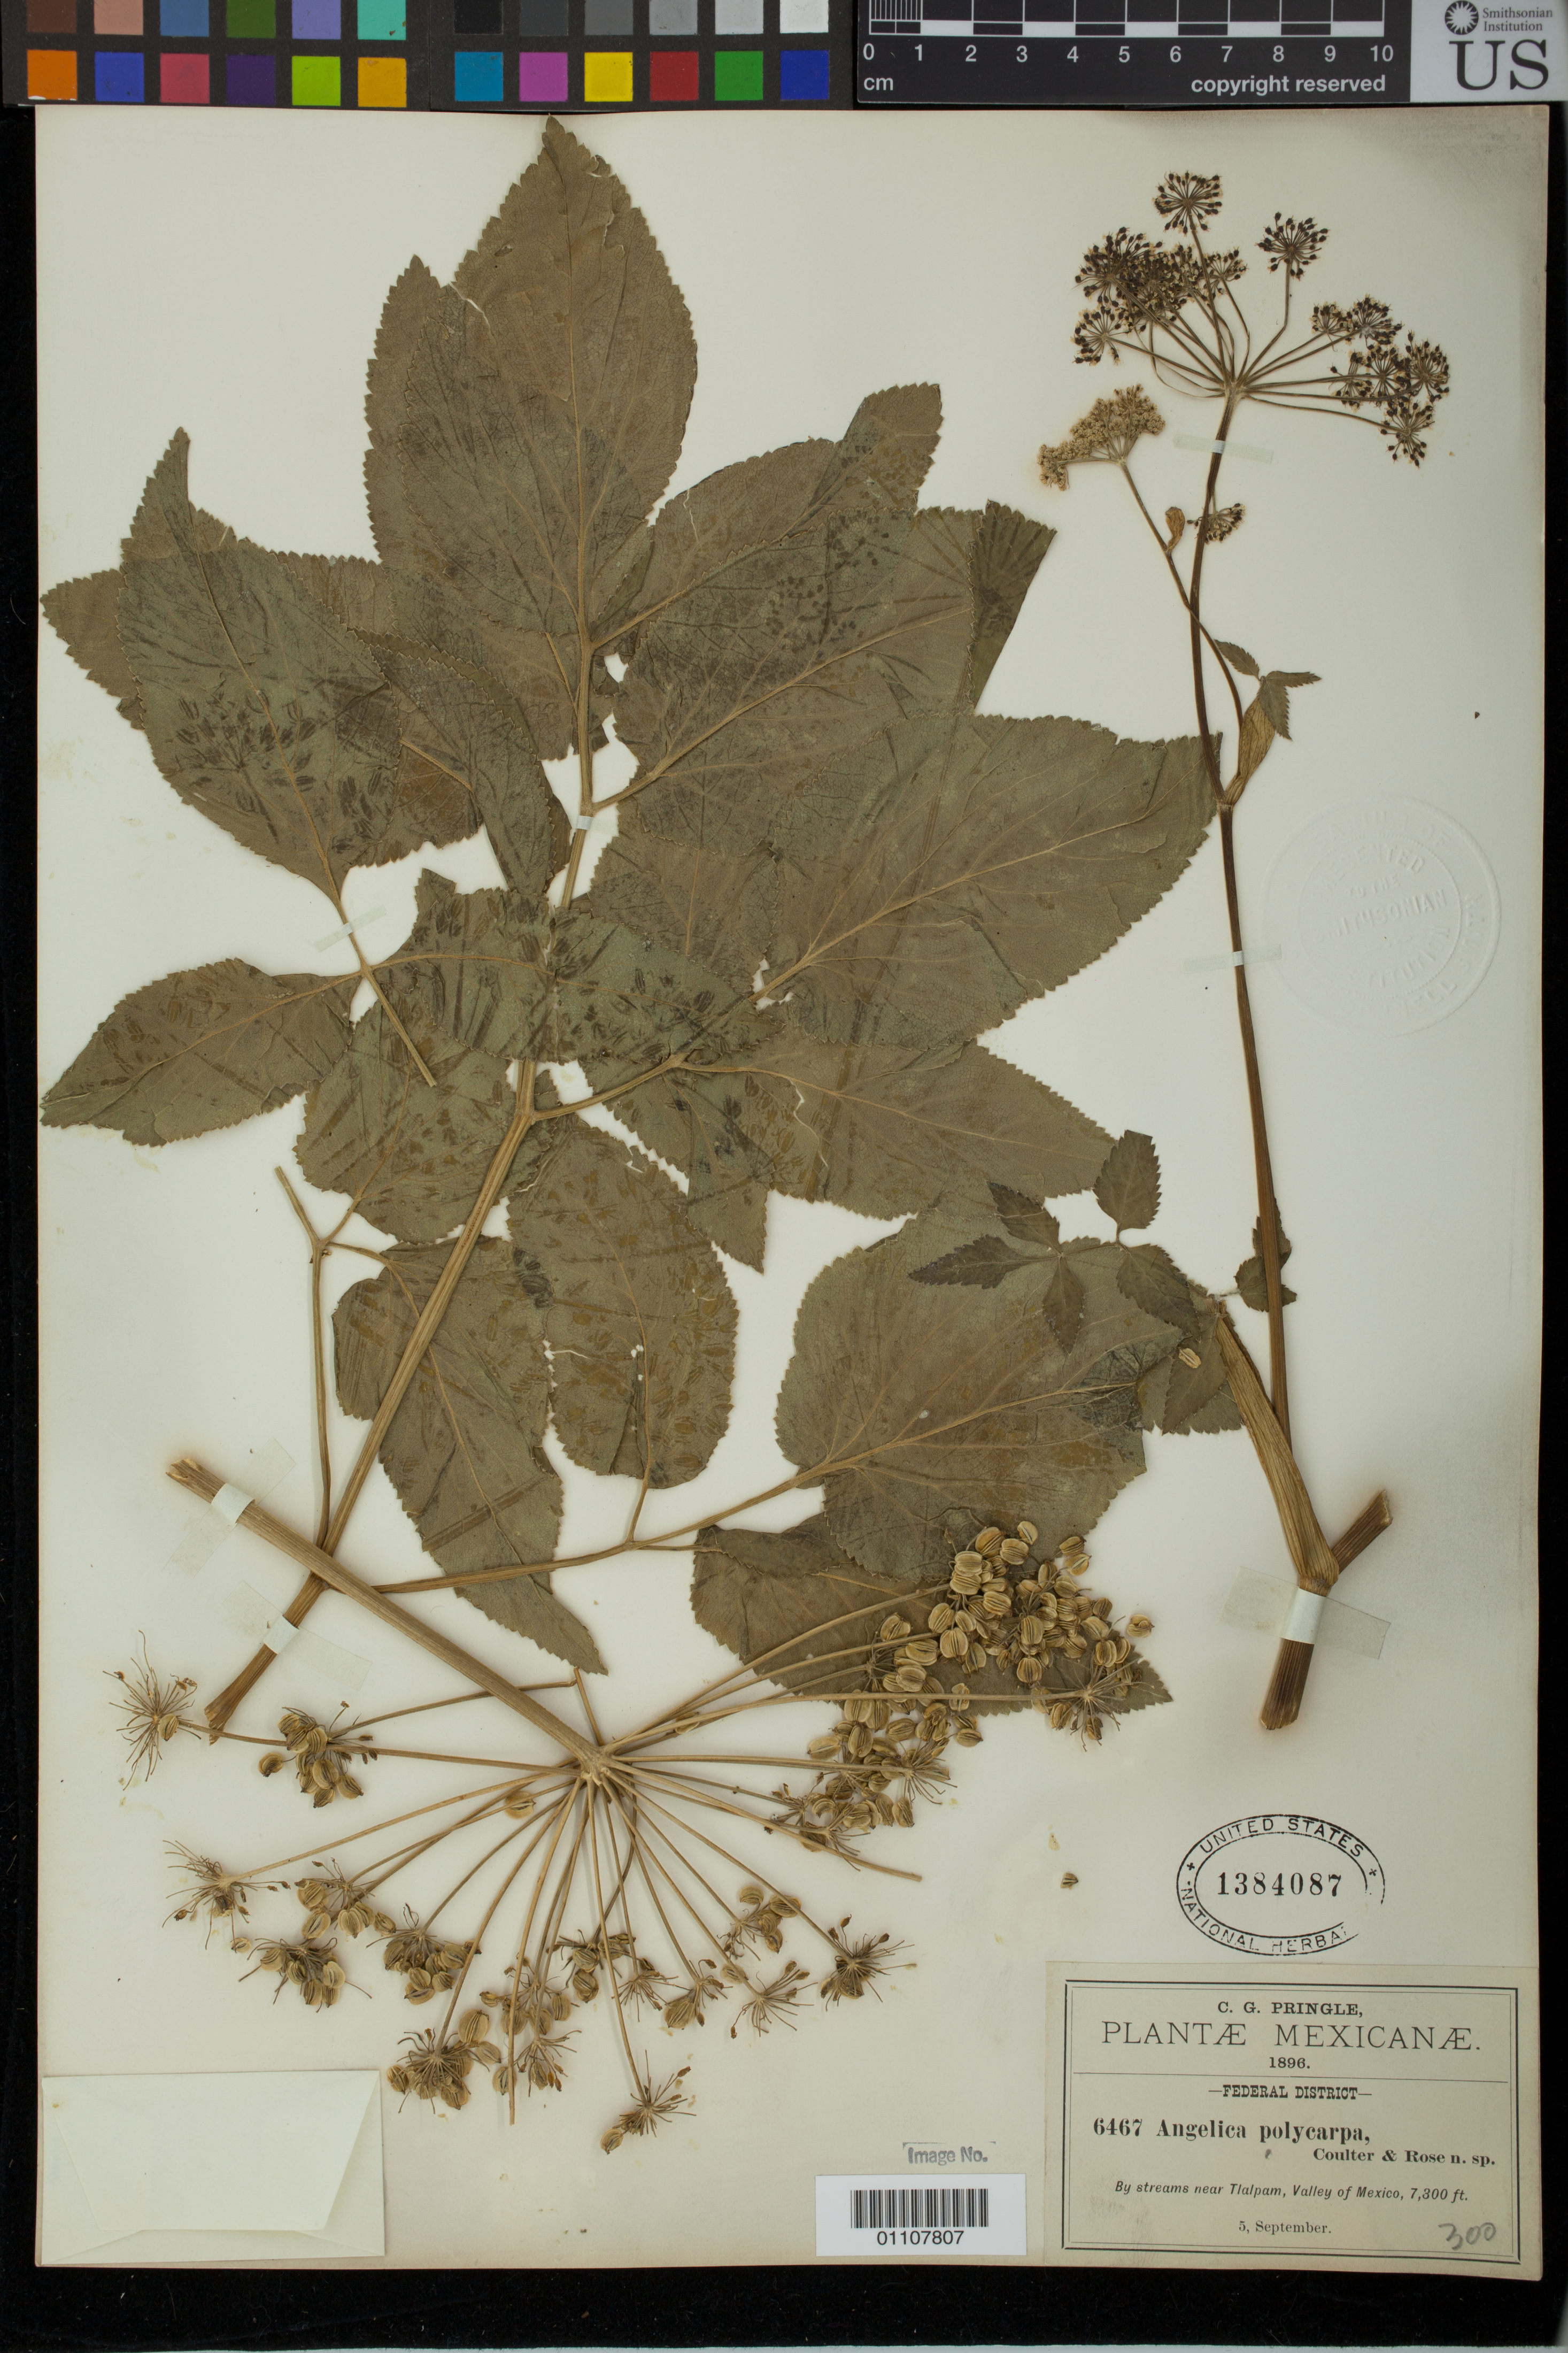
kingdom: Plantae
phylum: Tracheophyta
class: Magnoliopsida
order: Apiales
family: Apiaceae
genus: Angelica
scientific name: Angelica polycarpa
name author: J.M. Coult. & Rose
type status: Type Collection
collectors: C. G. Pringle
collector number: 6467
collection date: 1896-09-05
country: Mexico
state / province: Distrito Federal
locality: By streams near Tlalpam, Valley of Mexico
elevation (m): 2225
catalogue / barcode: US 1384087